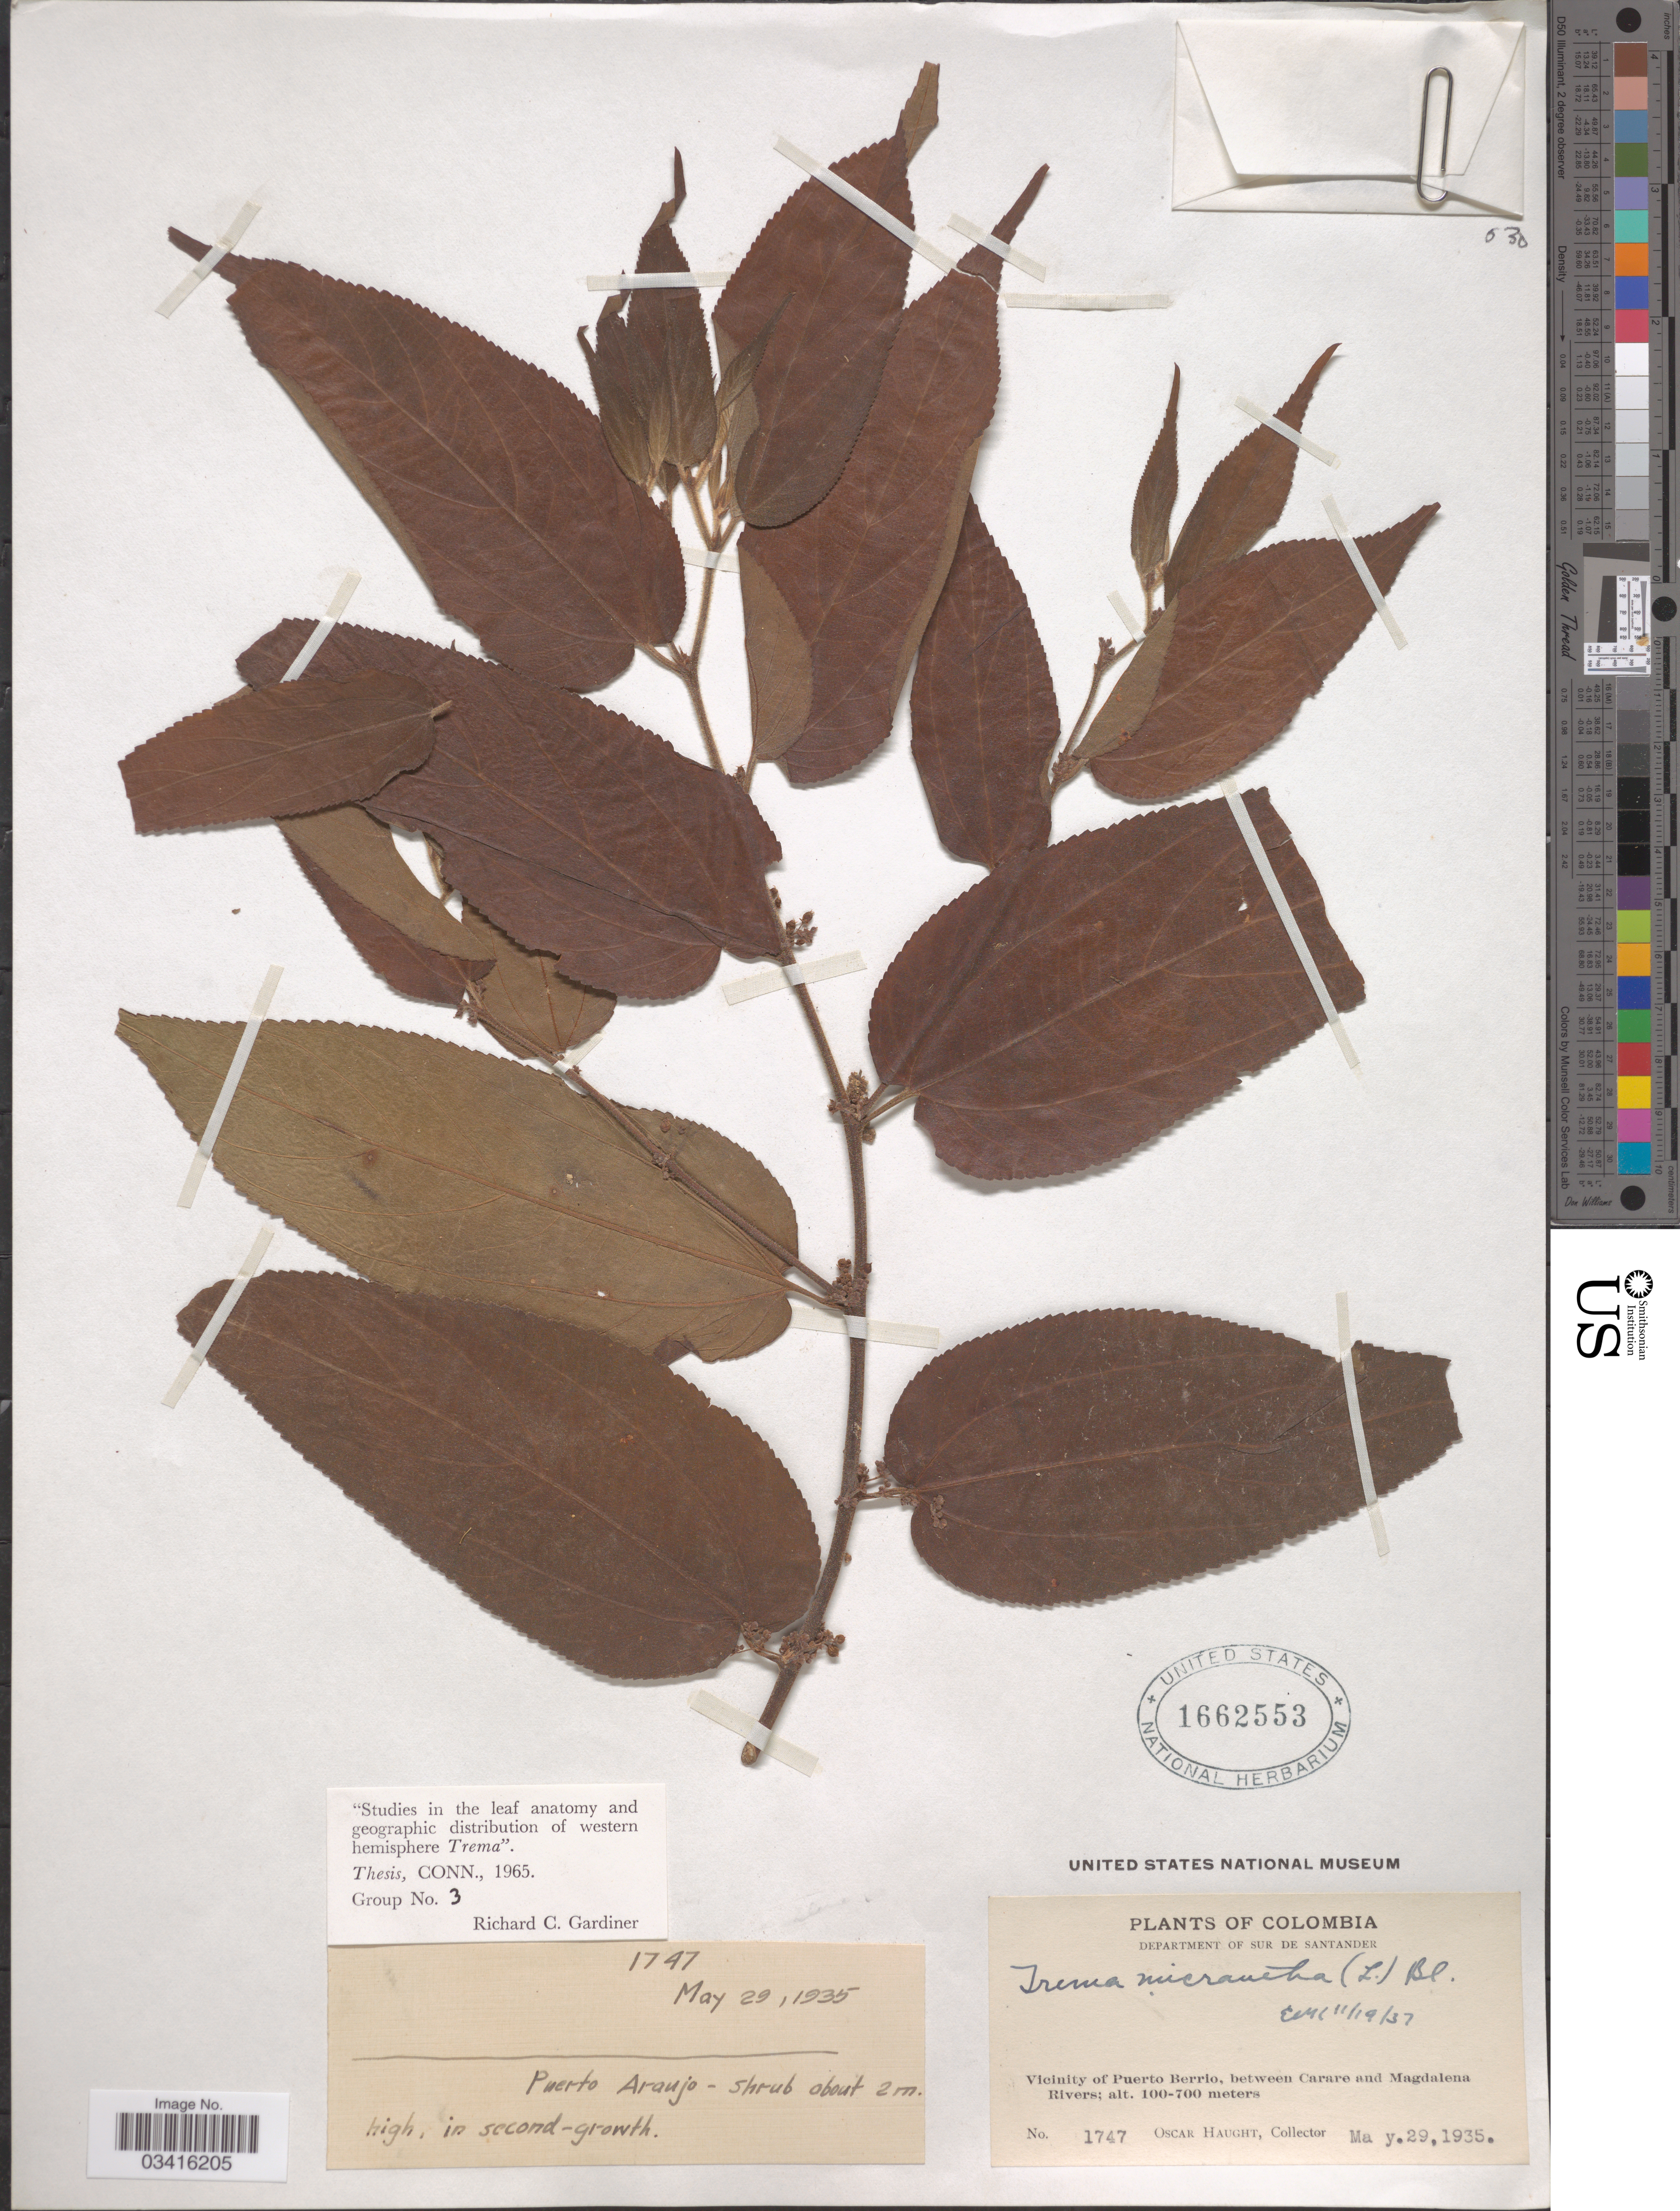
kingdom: Plantae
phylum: Tracheophyta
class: Magnoliopsida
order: Rosales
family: Cannabaceae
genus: Trema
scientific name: Trema micranthum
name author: (L.) Blume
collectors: O. L. Haught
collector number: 1747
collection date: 1935-05-29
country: Colombia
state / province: Santander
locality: Department of Sur de Santander. Vicinity of Puerto Berrio, between Carare and Magdalena Rivers. Puerto Araujo.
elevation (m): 100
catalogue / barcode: US 1662553